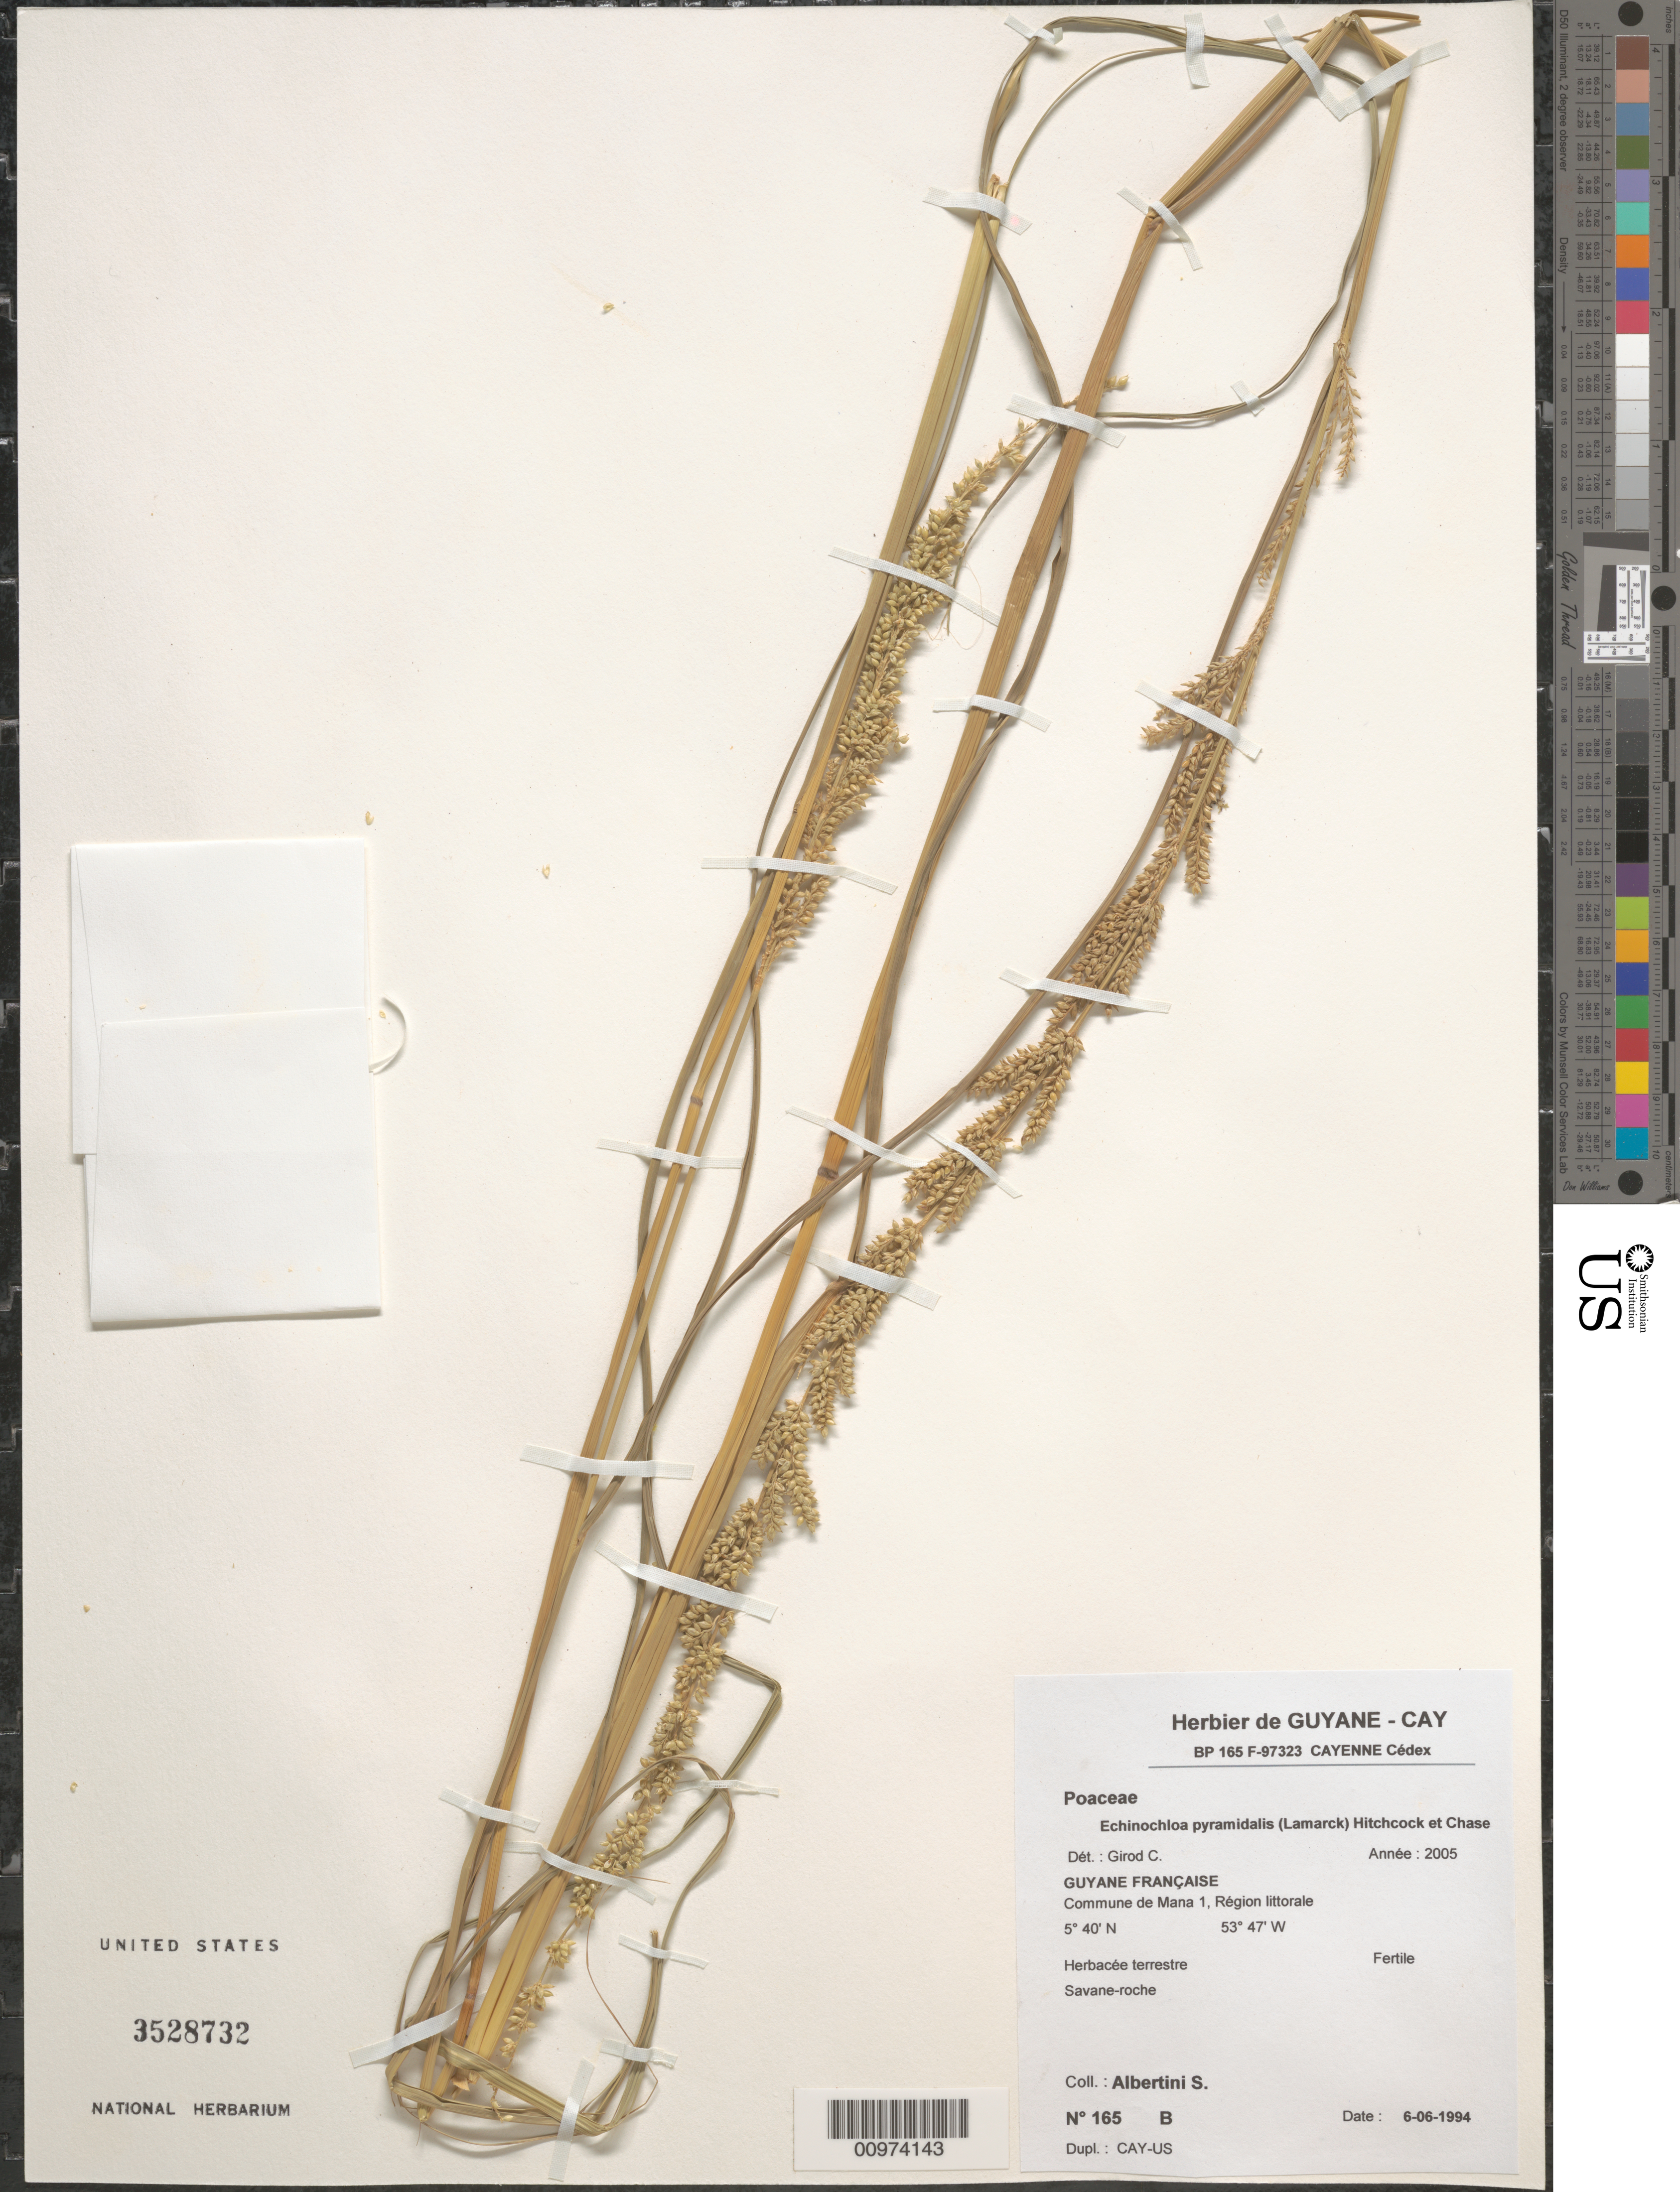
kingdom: Plantae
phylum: Tracheophyta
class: Liliopsida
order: Poales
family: Poaceae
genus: Echinochloa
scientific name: Echinochloa pyramidalis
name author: (Lam.) Hitchc. & Chase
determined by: Girod, C.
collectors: S. Albertini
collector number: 165 B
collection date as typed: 6-Jun-94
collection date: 1994-06-06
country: French Guiana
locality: Commune de Mana 1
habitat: Savane-roche, region littorale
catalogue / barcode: US 3528732